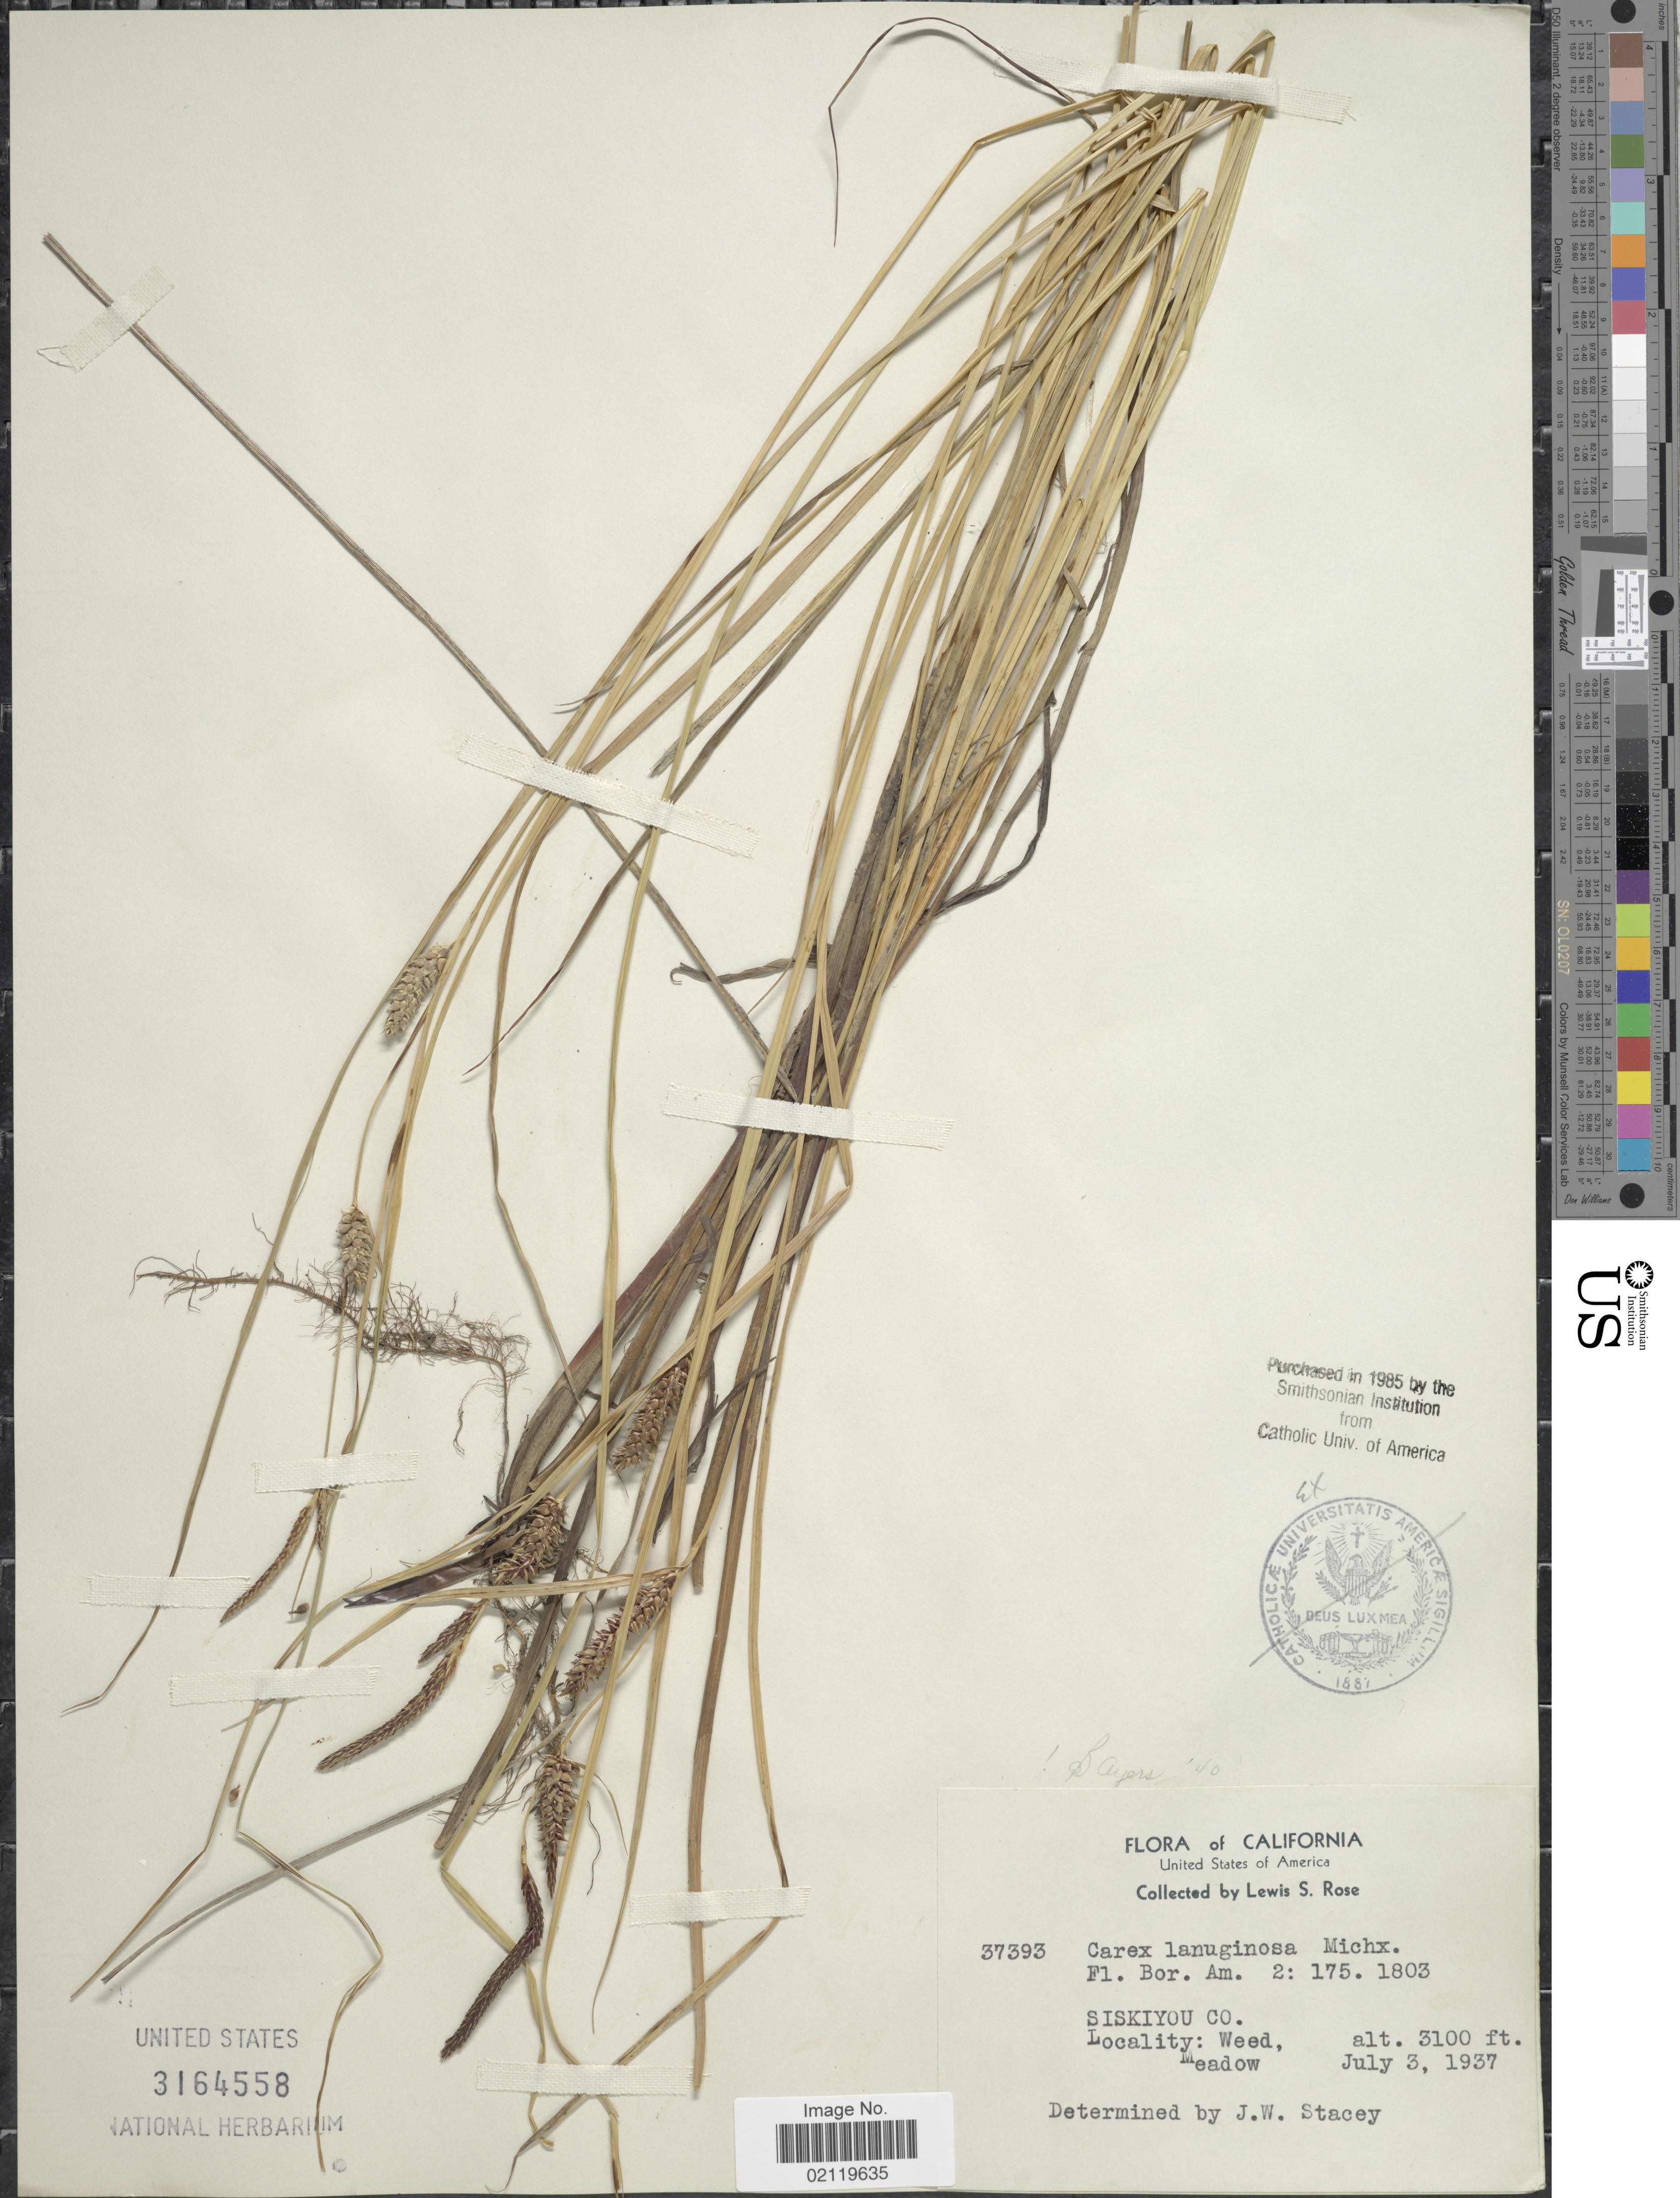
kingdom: Plantae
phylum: Tracheophyta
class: Liliopsida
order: Poales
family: Cyperaceae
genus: Carex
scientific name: Carex pellita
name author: Muhl. ex Willd.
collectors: L. S. Rose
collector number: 37393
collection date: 1937-07-03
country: United States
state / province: California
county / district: Siskiyou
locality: United States of America. Siskiyou Co. Weed, Meadow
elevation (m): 945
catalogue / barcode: US 3164558